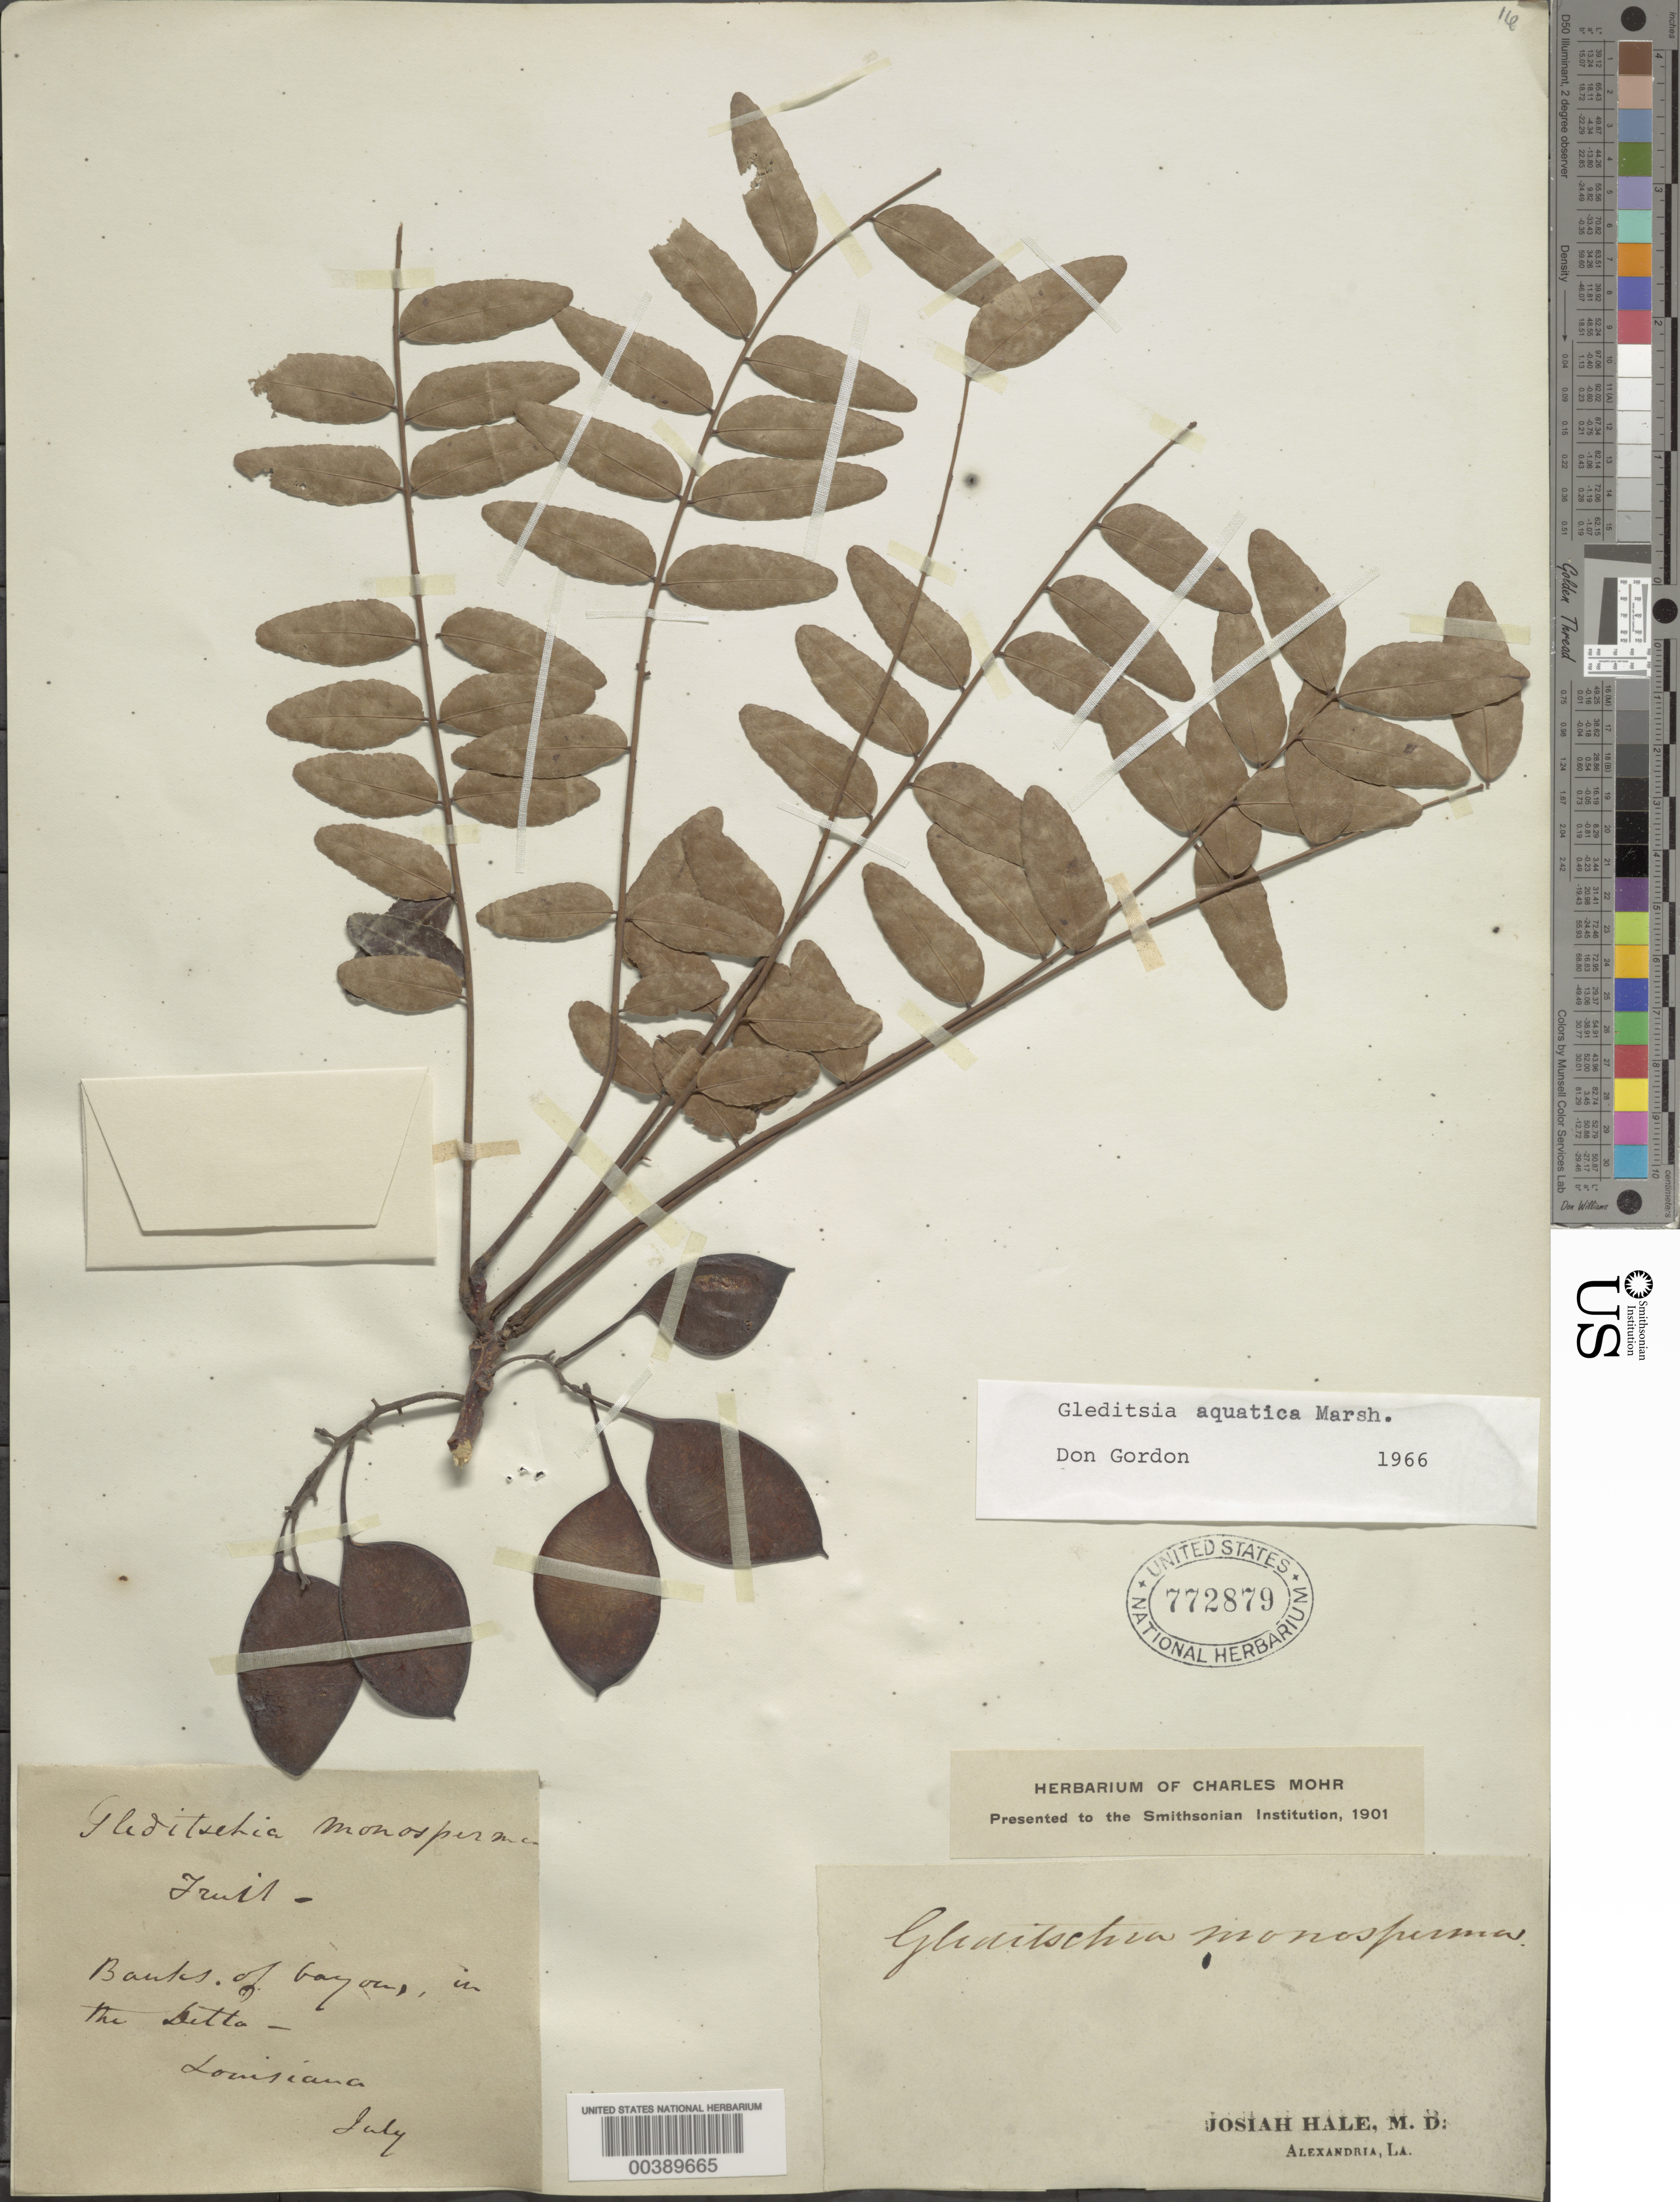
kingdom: Plantae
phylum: Tracheophyta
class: Magnoliopsida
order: Fabales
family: Fabaceae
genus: Gleditsia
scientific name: Gleditsia aquatica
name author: Marshall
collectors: J. Hale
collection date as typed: Jul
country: United States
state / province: Louisiana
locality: Banks of bayou, in the ditto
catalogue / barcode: US 772879